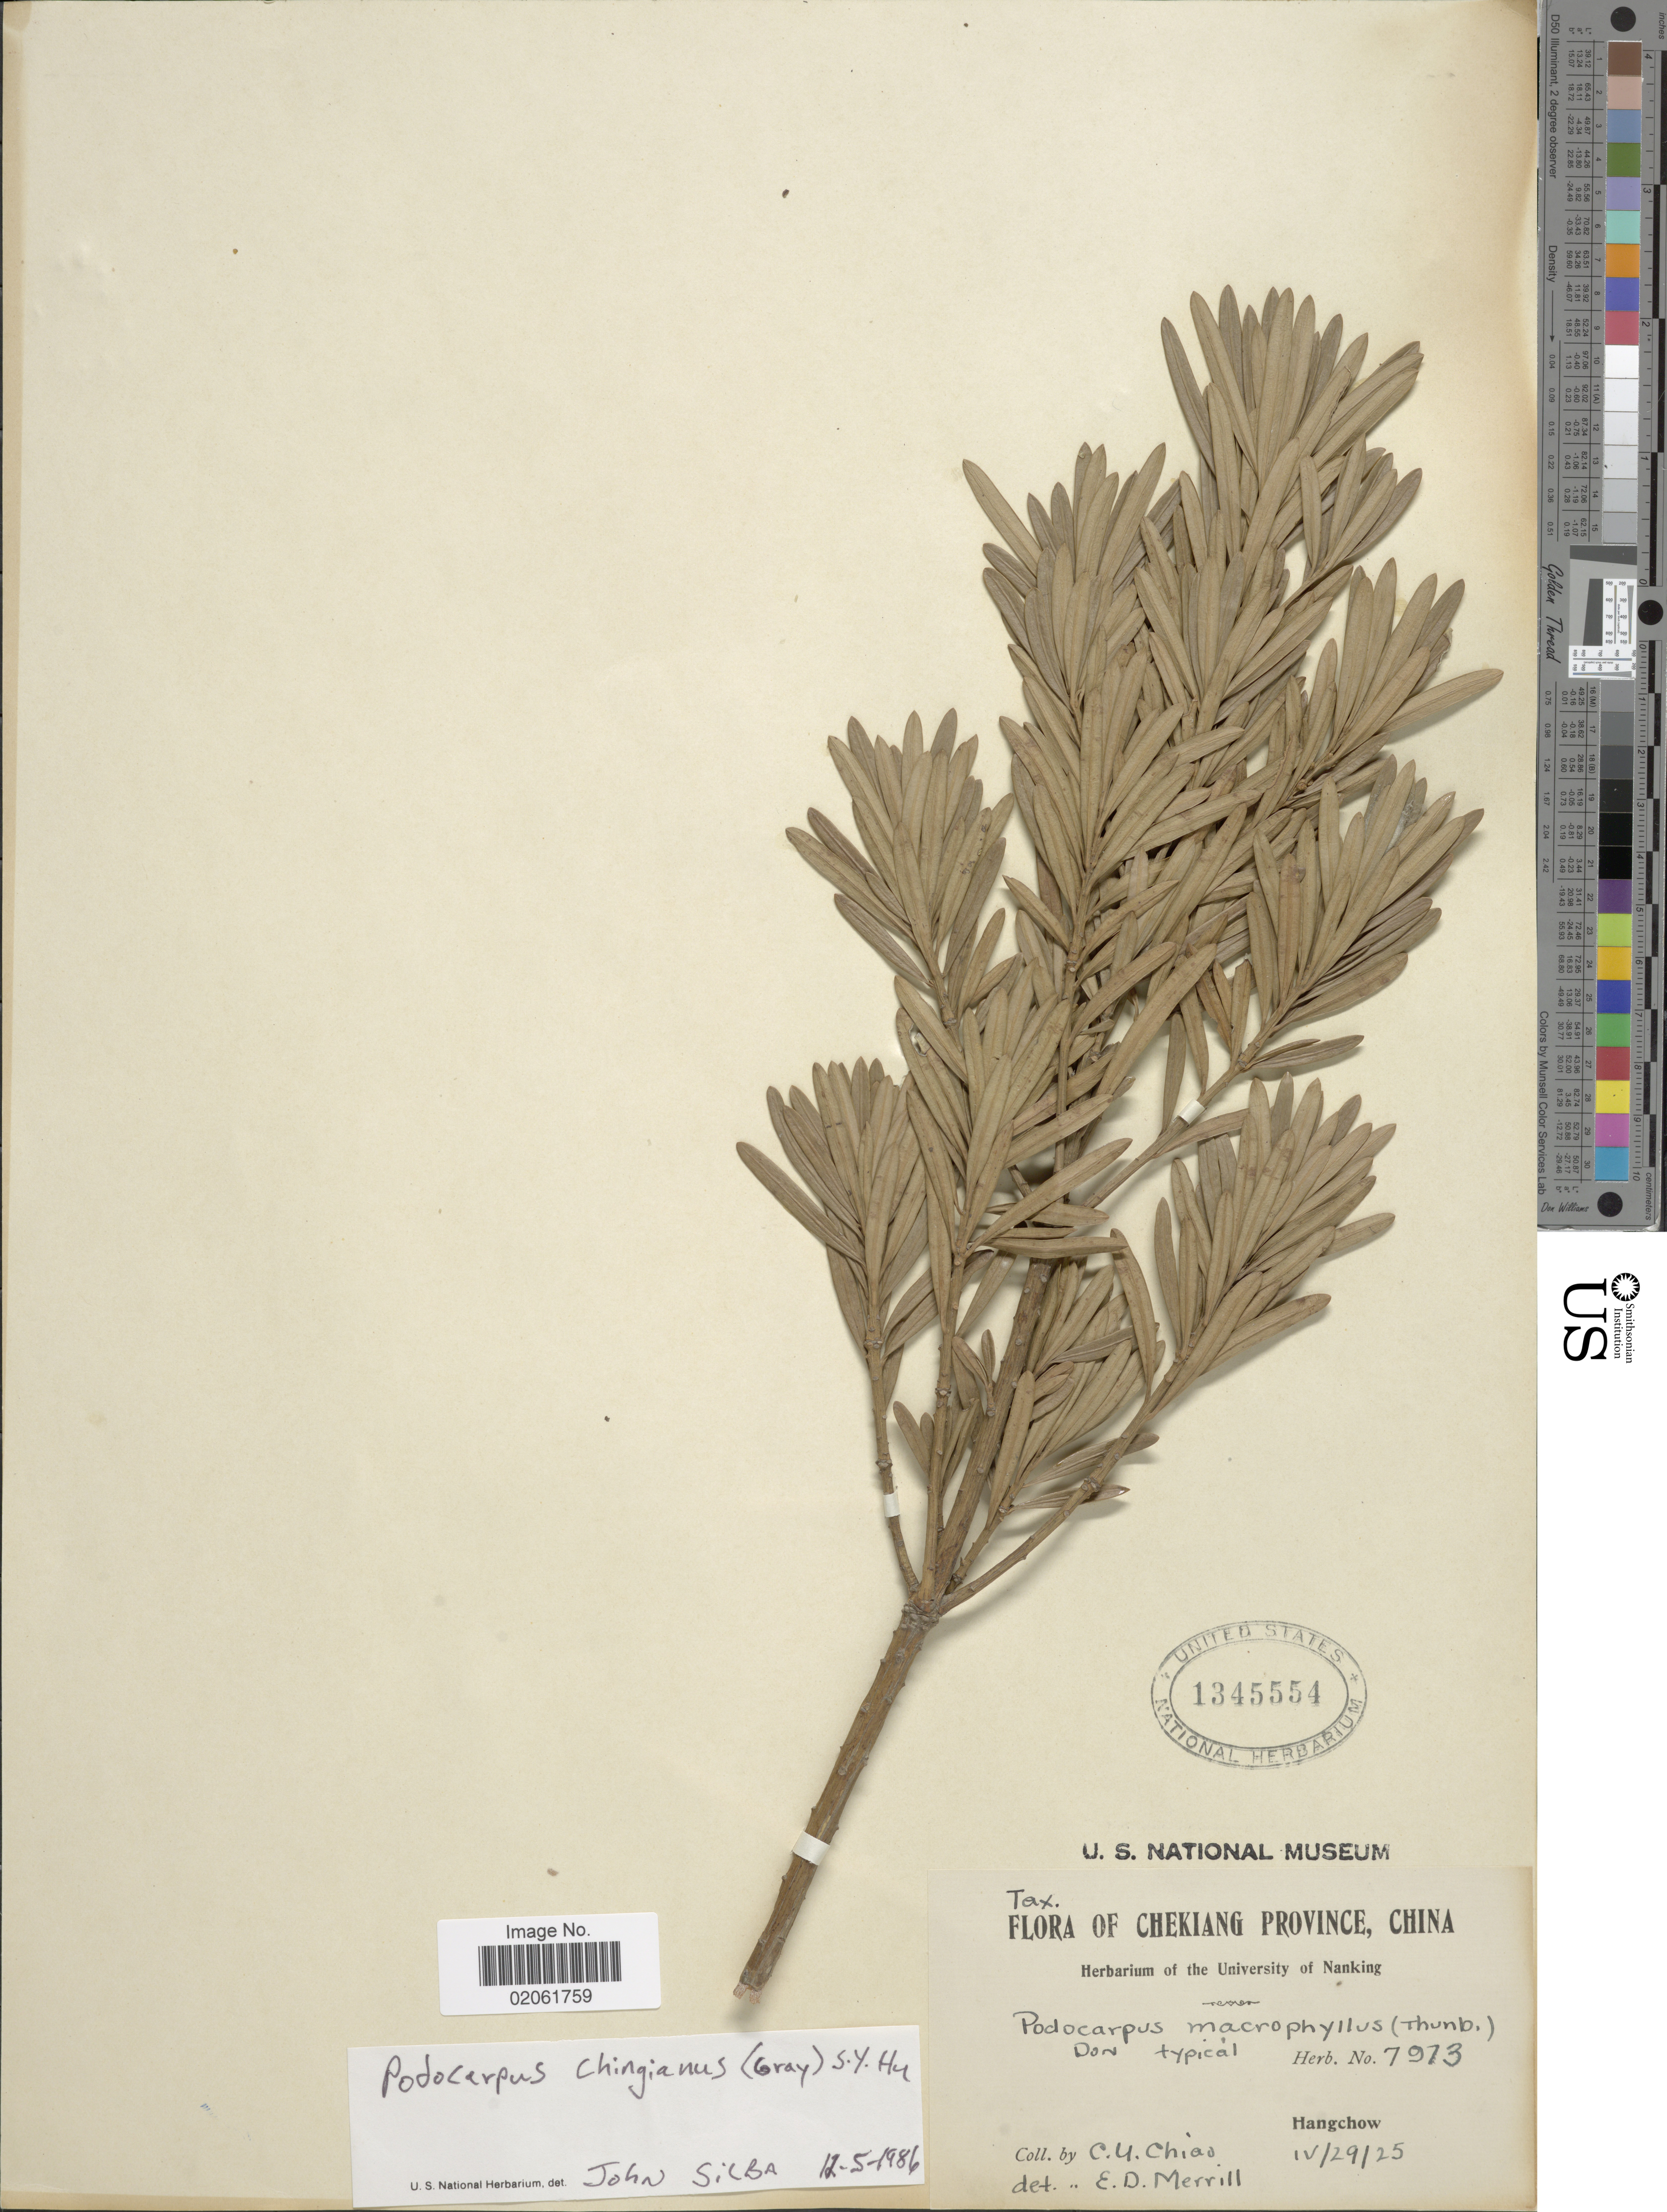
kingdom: Plantae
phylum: Tracheophyta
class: Pinopsida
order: Pinales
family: Podocarpaceae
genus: Podocarpus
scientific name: Podocarpus chingianus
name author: S.Y. Hu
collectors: C. Y. Chiao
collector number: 7973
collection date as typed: Transcribed d/m/y: 29/4/25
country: China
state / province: Zhejiang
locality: Chekiang, Hangchow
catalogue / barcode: US 1345554